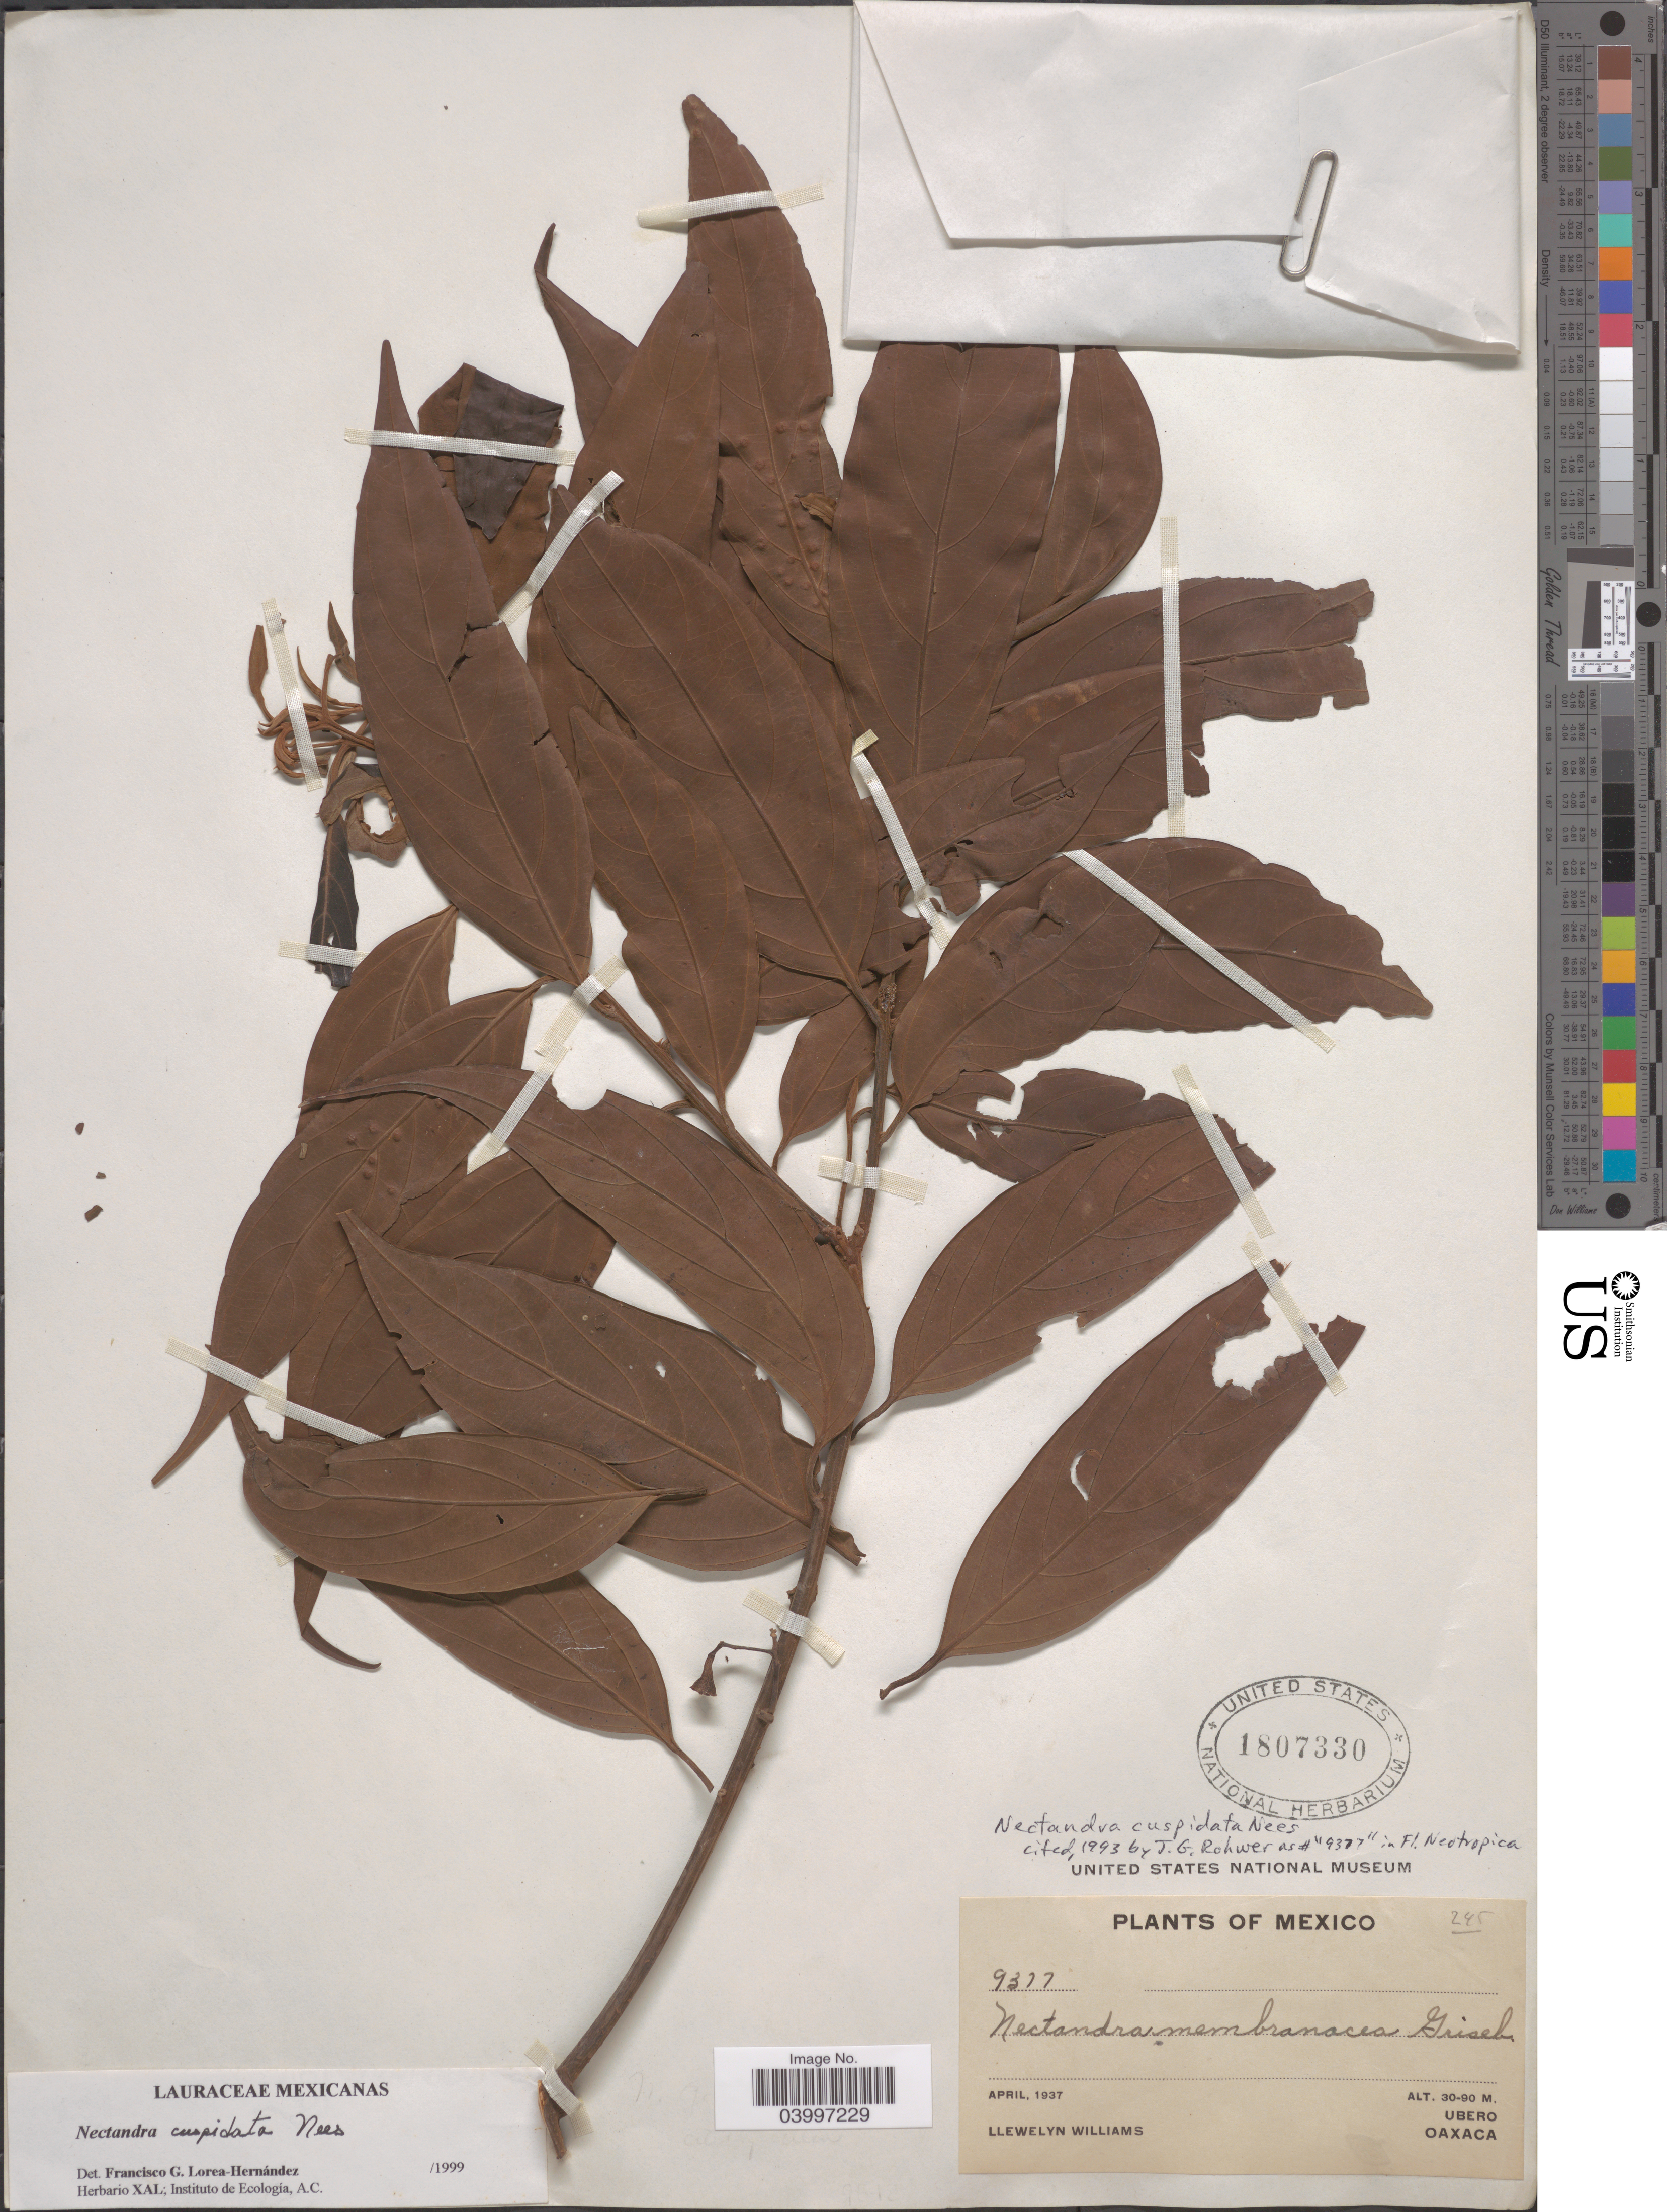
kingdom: Plantae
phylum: Tracheophyta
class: Magnoliopsida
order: Laurales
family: Lauraceae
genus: Nectandra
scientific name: Nectandra cuspidata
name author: Nees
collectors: Ll. Williams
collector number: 9317*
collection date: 1937-04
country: Mexico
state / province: Oaxaca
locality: Ubero.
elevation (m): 30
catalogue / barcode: US 1807330